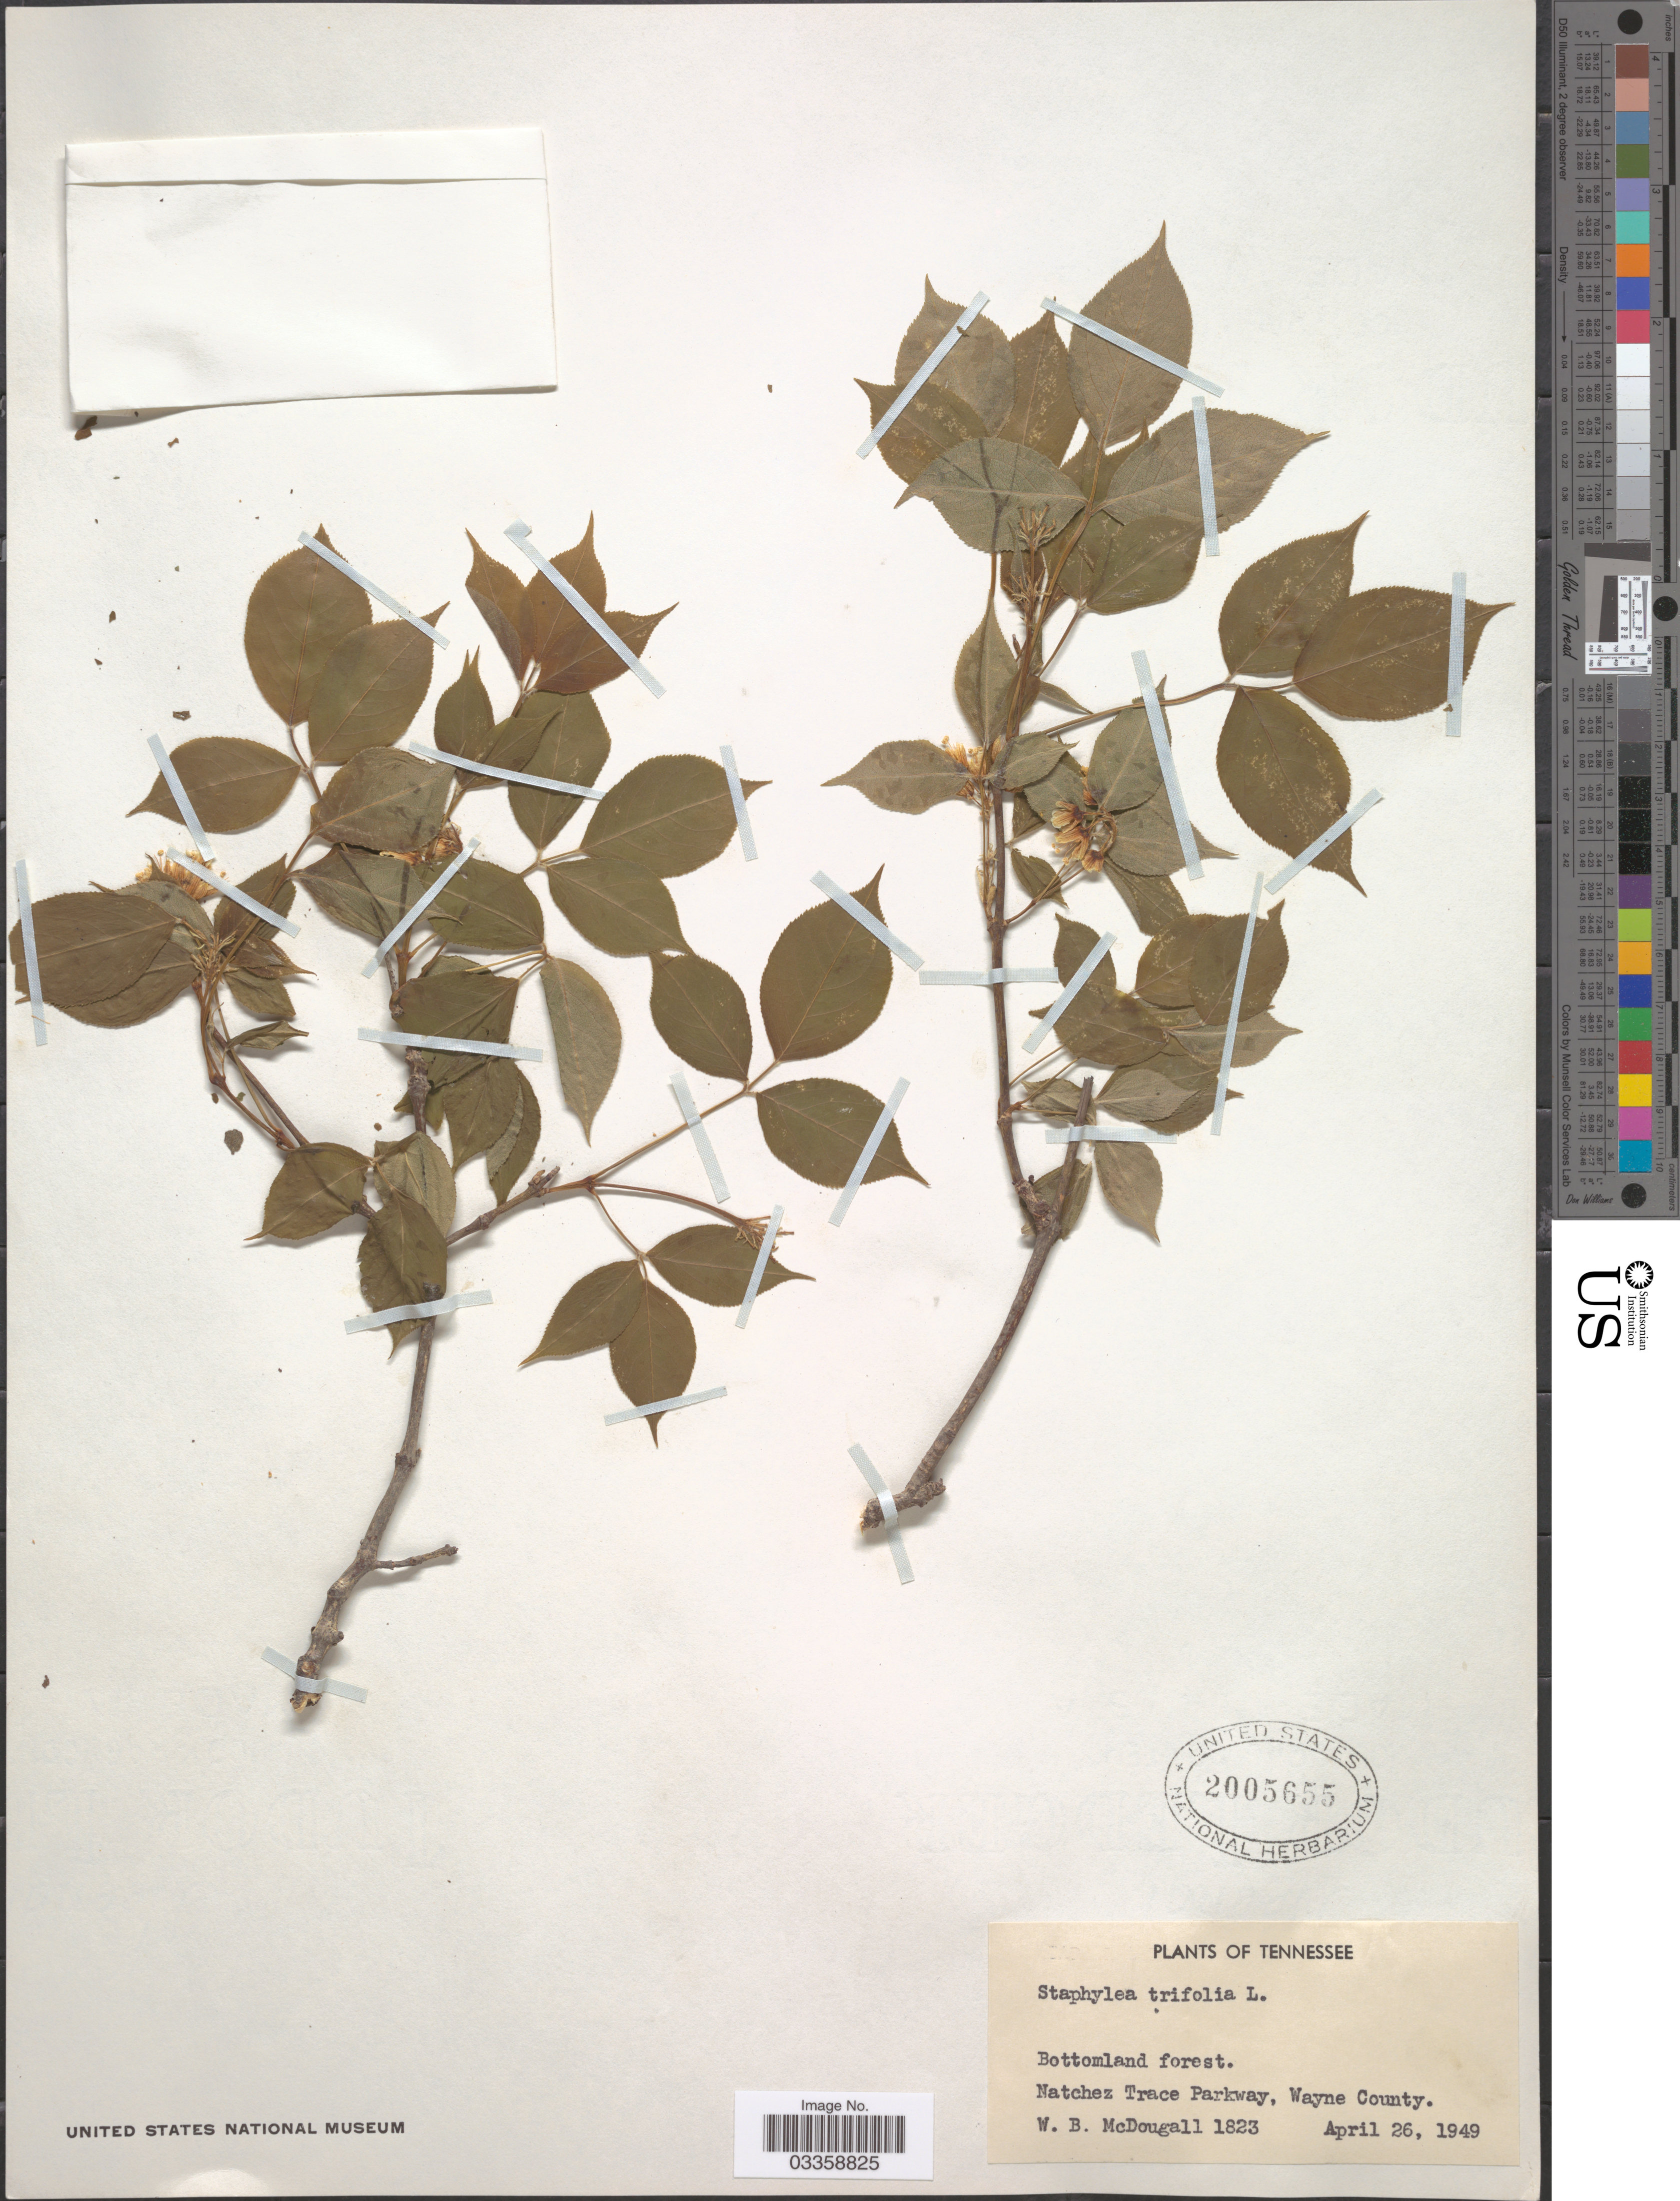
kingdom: Plantae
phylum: Tracheophyta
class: Magnoliopsida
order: Crossosomatales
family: Staphyleaceae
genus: Staphylea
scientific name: Staphylea trifolia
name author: L.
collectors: W. B. McDougall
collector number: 1823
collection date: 1949-04-26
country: United States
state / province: Tennessee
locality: Natchez Trace Parkway, Wayne County.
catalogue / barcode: US 2005655